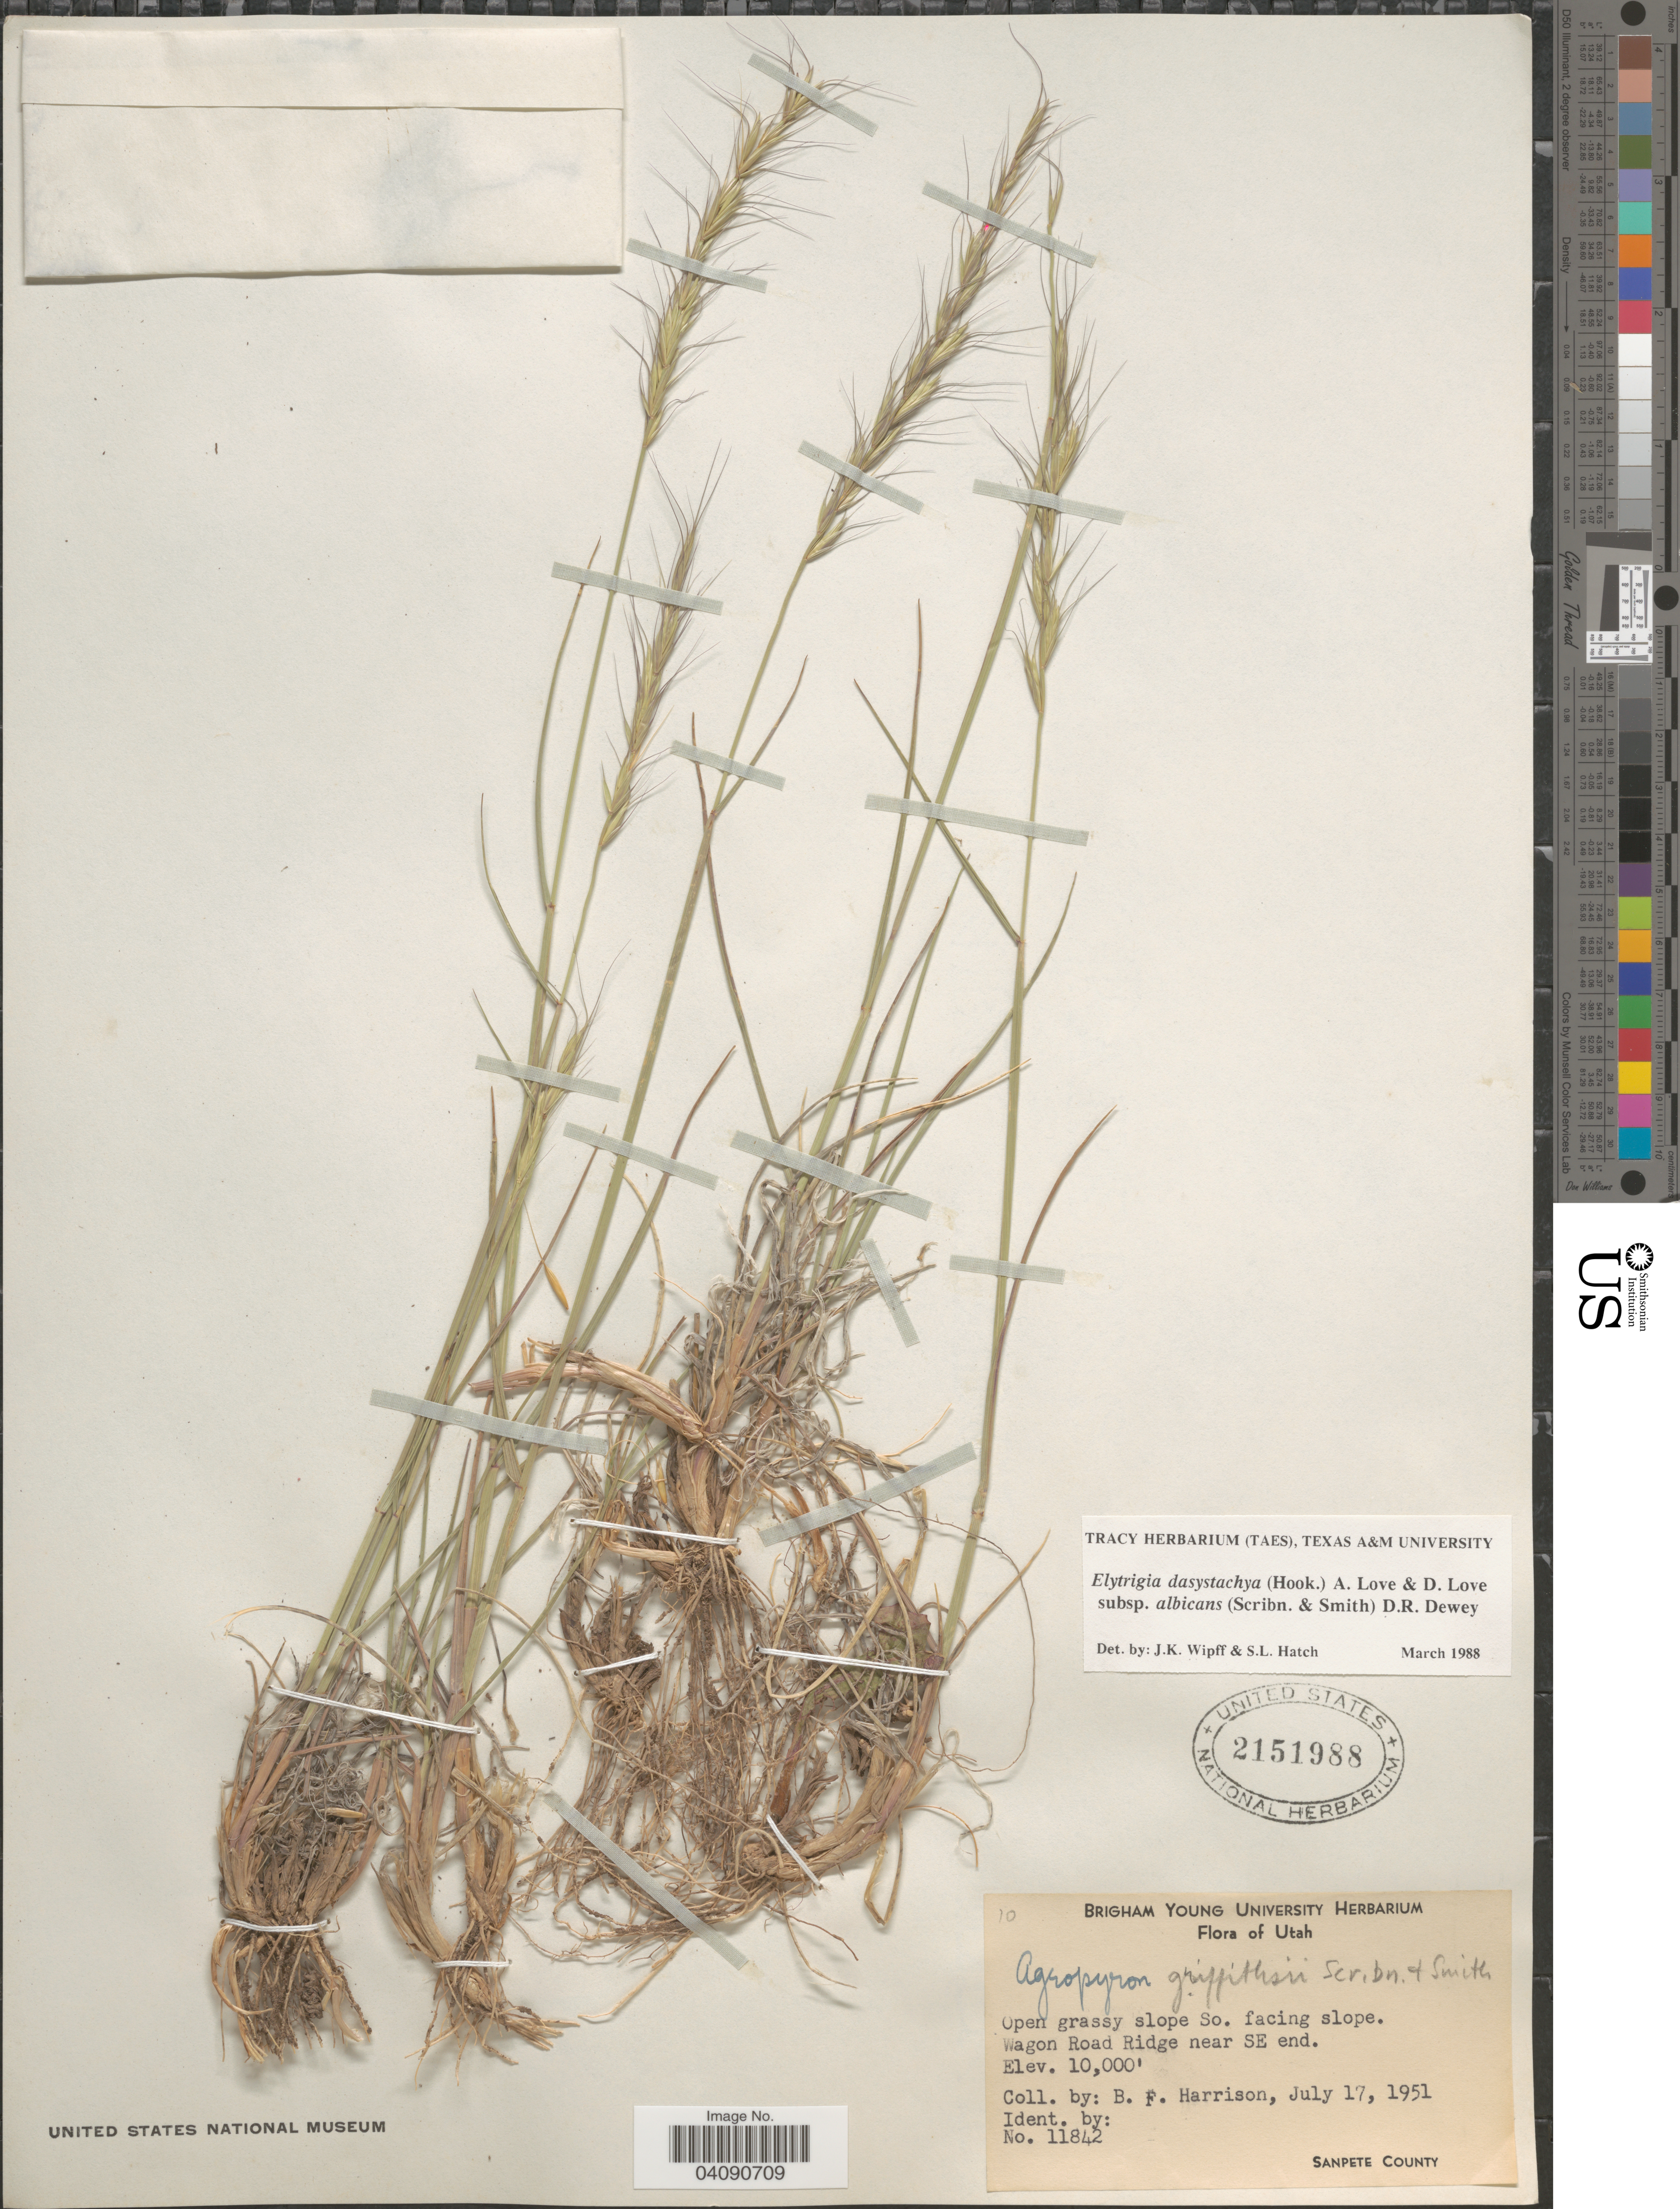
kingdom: Plantae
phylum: Tracheophyta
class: Liliopsida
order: Poales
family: Poaceae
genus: Elymus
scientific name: Elymus albicans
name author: (Scribn. & J.G. Sm.) Á. Löve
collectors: B. F. Harrison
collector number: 11842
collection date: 1951-07-17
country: United States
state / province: Utah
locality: Open grassy slope So. facing slope. Wagon Road Ridge near SE end. Sanpete County.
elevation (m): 3048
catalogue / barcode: US 2151988